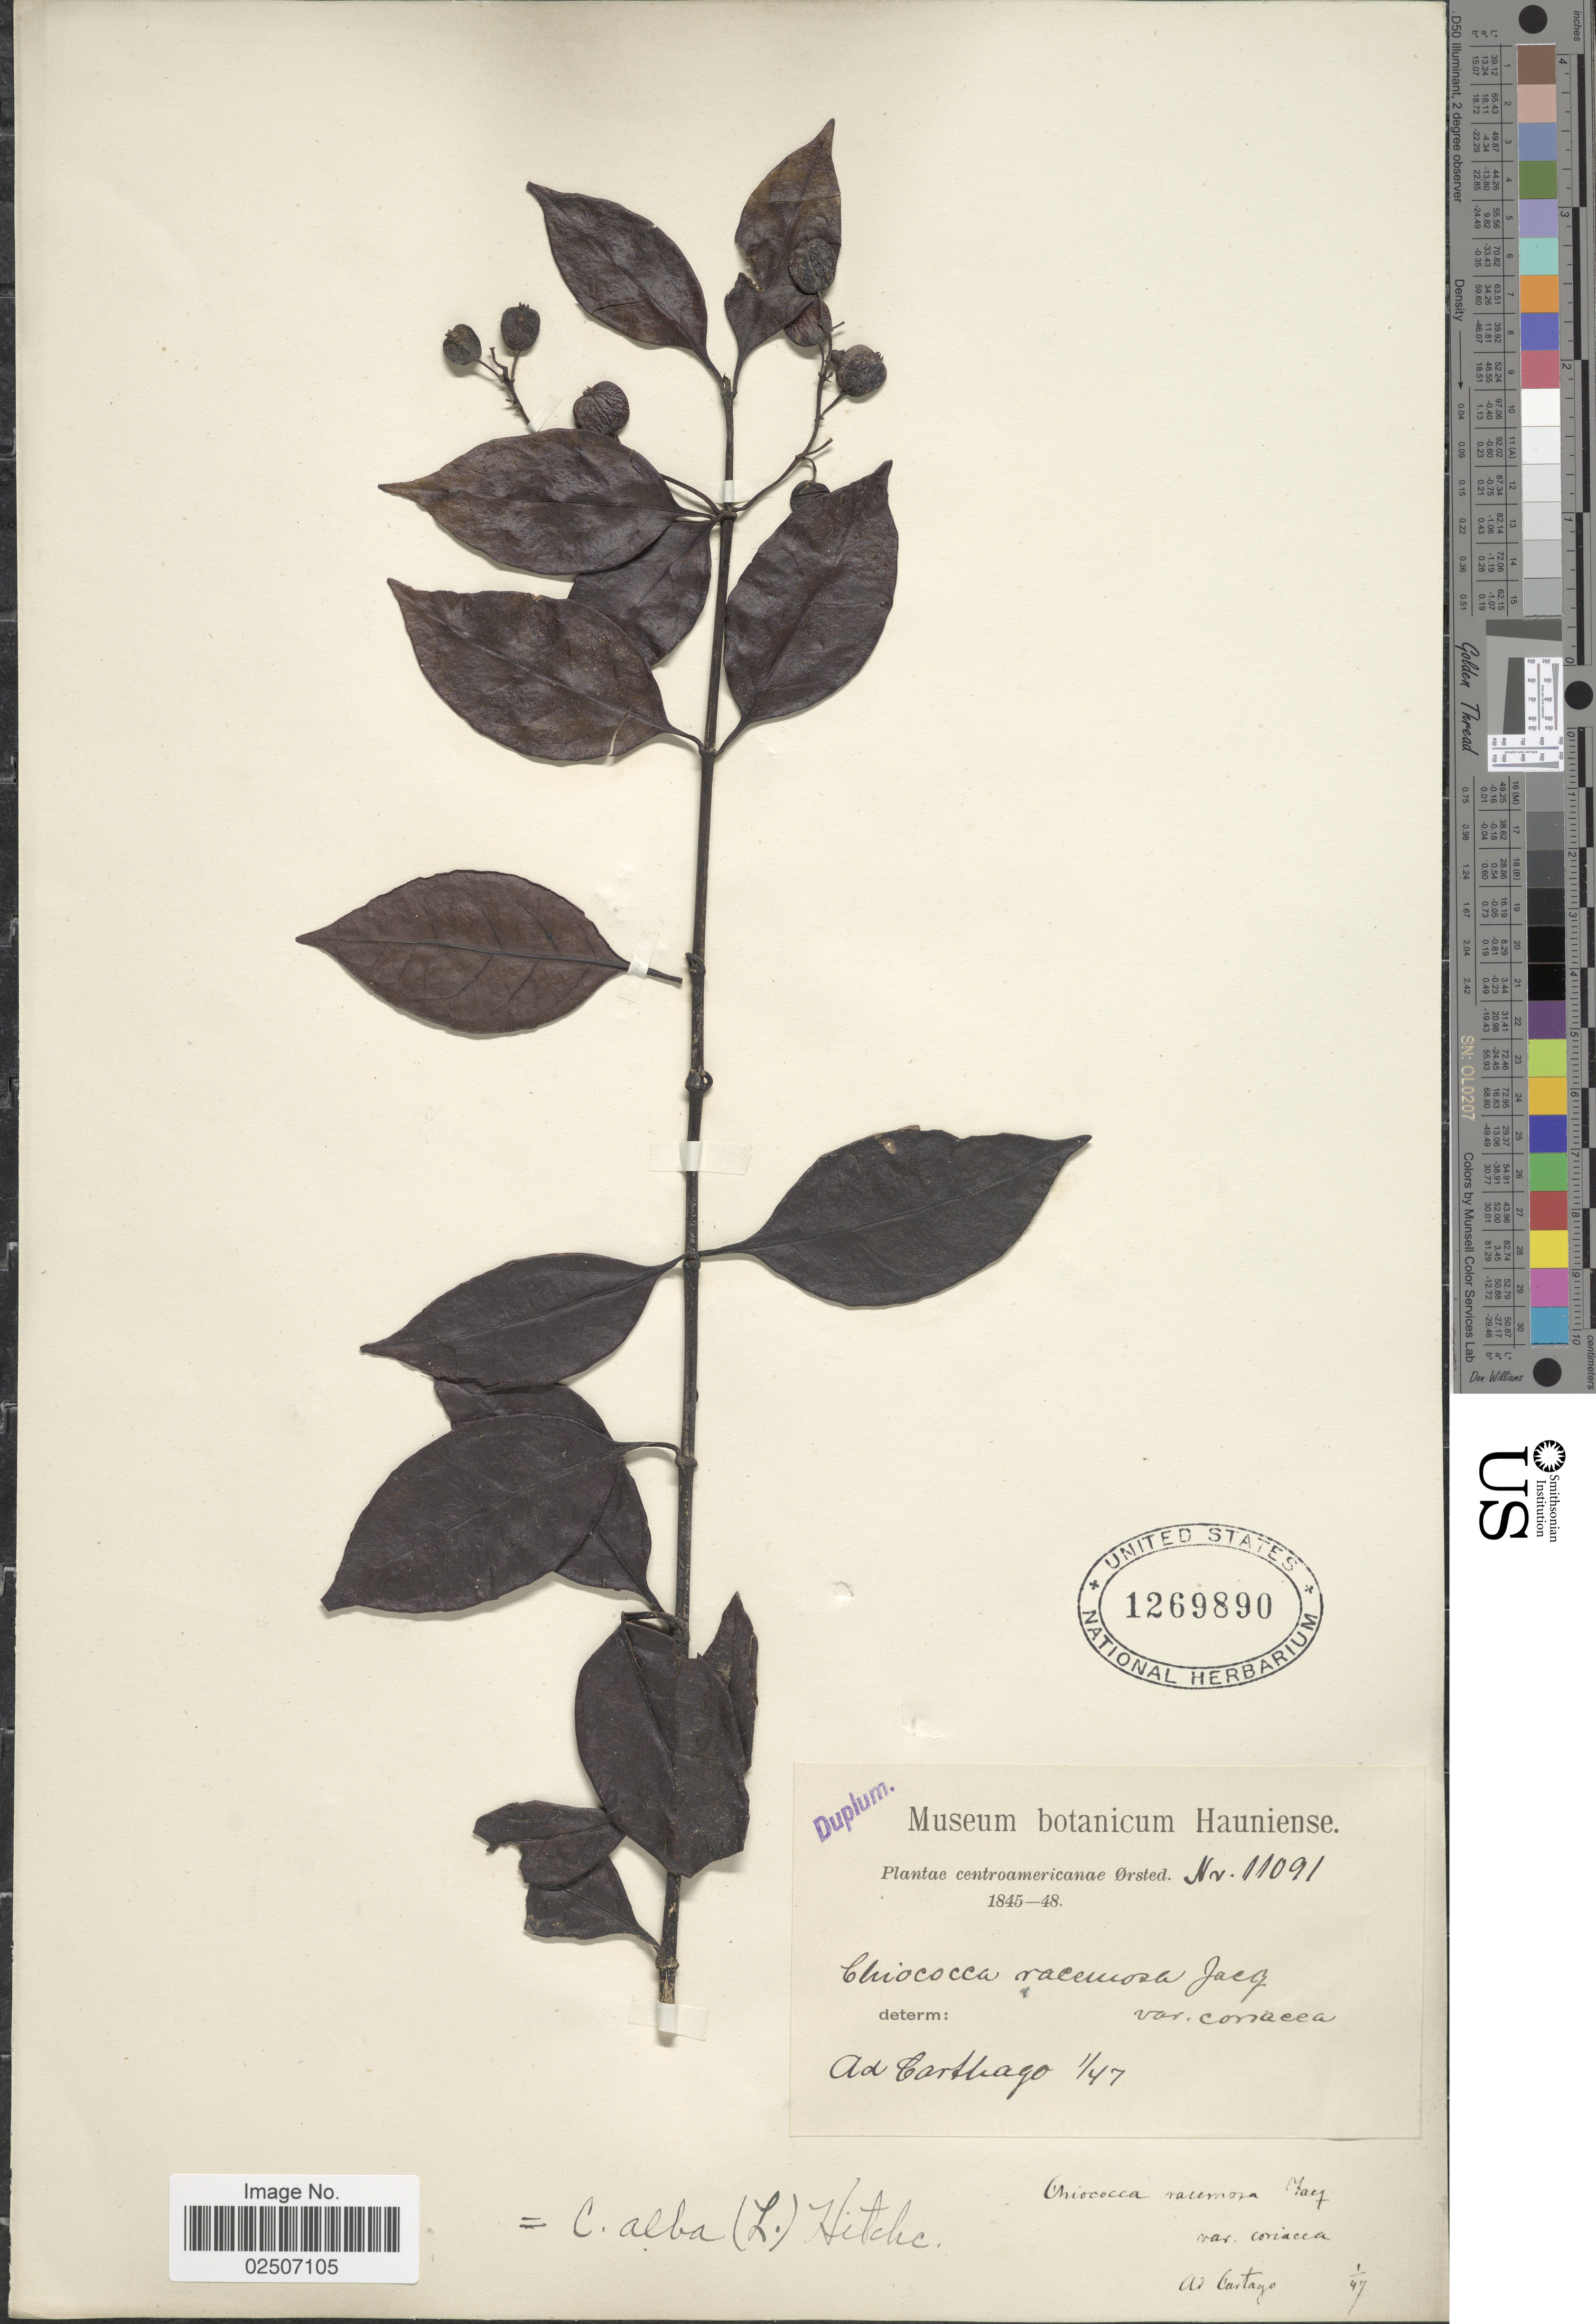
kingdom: Plantae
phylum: Tracheophyta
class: Magnoliopsida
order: Gentianales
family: Rubiaceae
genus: Chiococca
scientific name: Chiococca alba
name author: (L.) Hitchc.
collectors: Ørsted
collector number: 11091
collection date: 1847-01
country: Costa Rica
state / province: Cartago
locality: Ad Cartago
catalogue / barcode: US 1269890